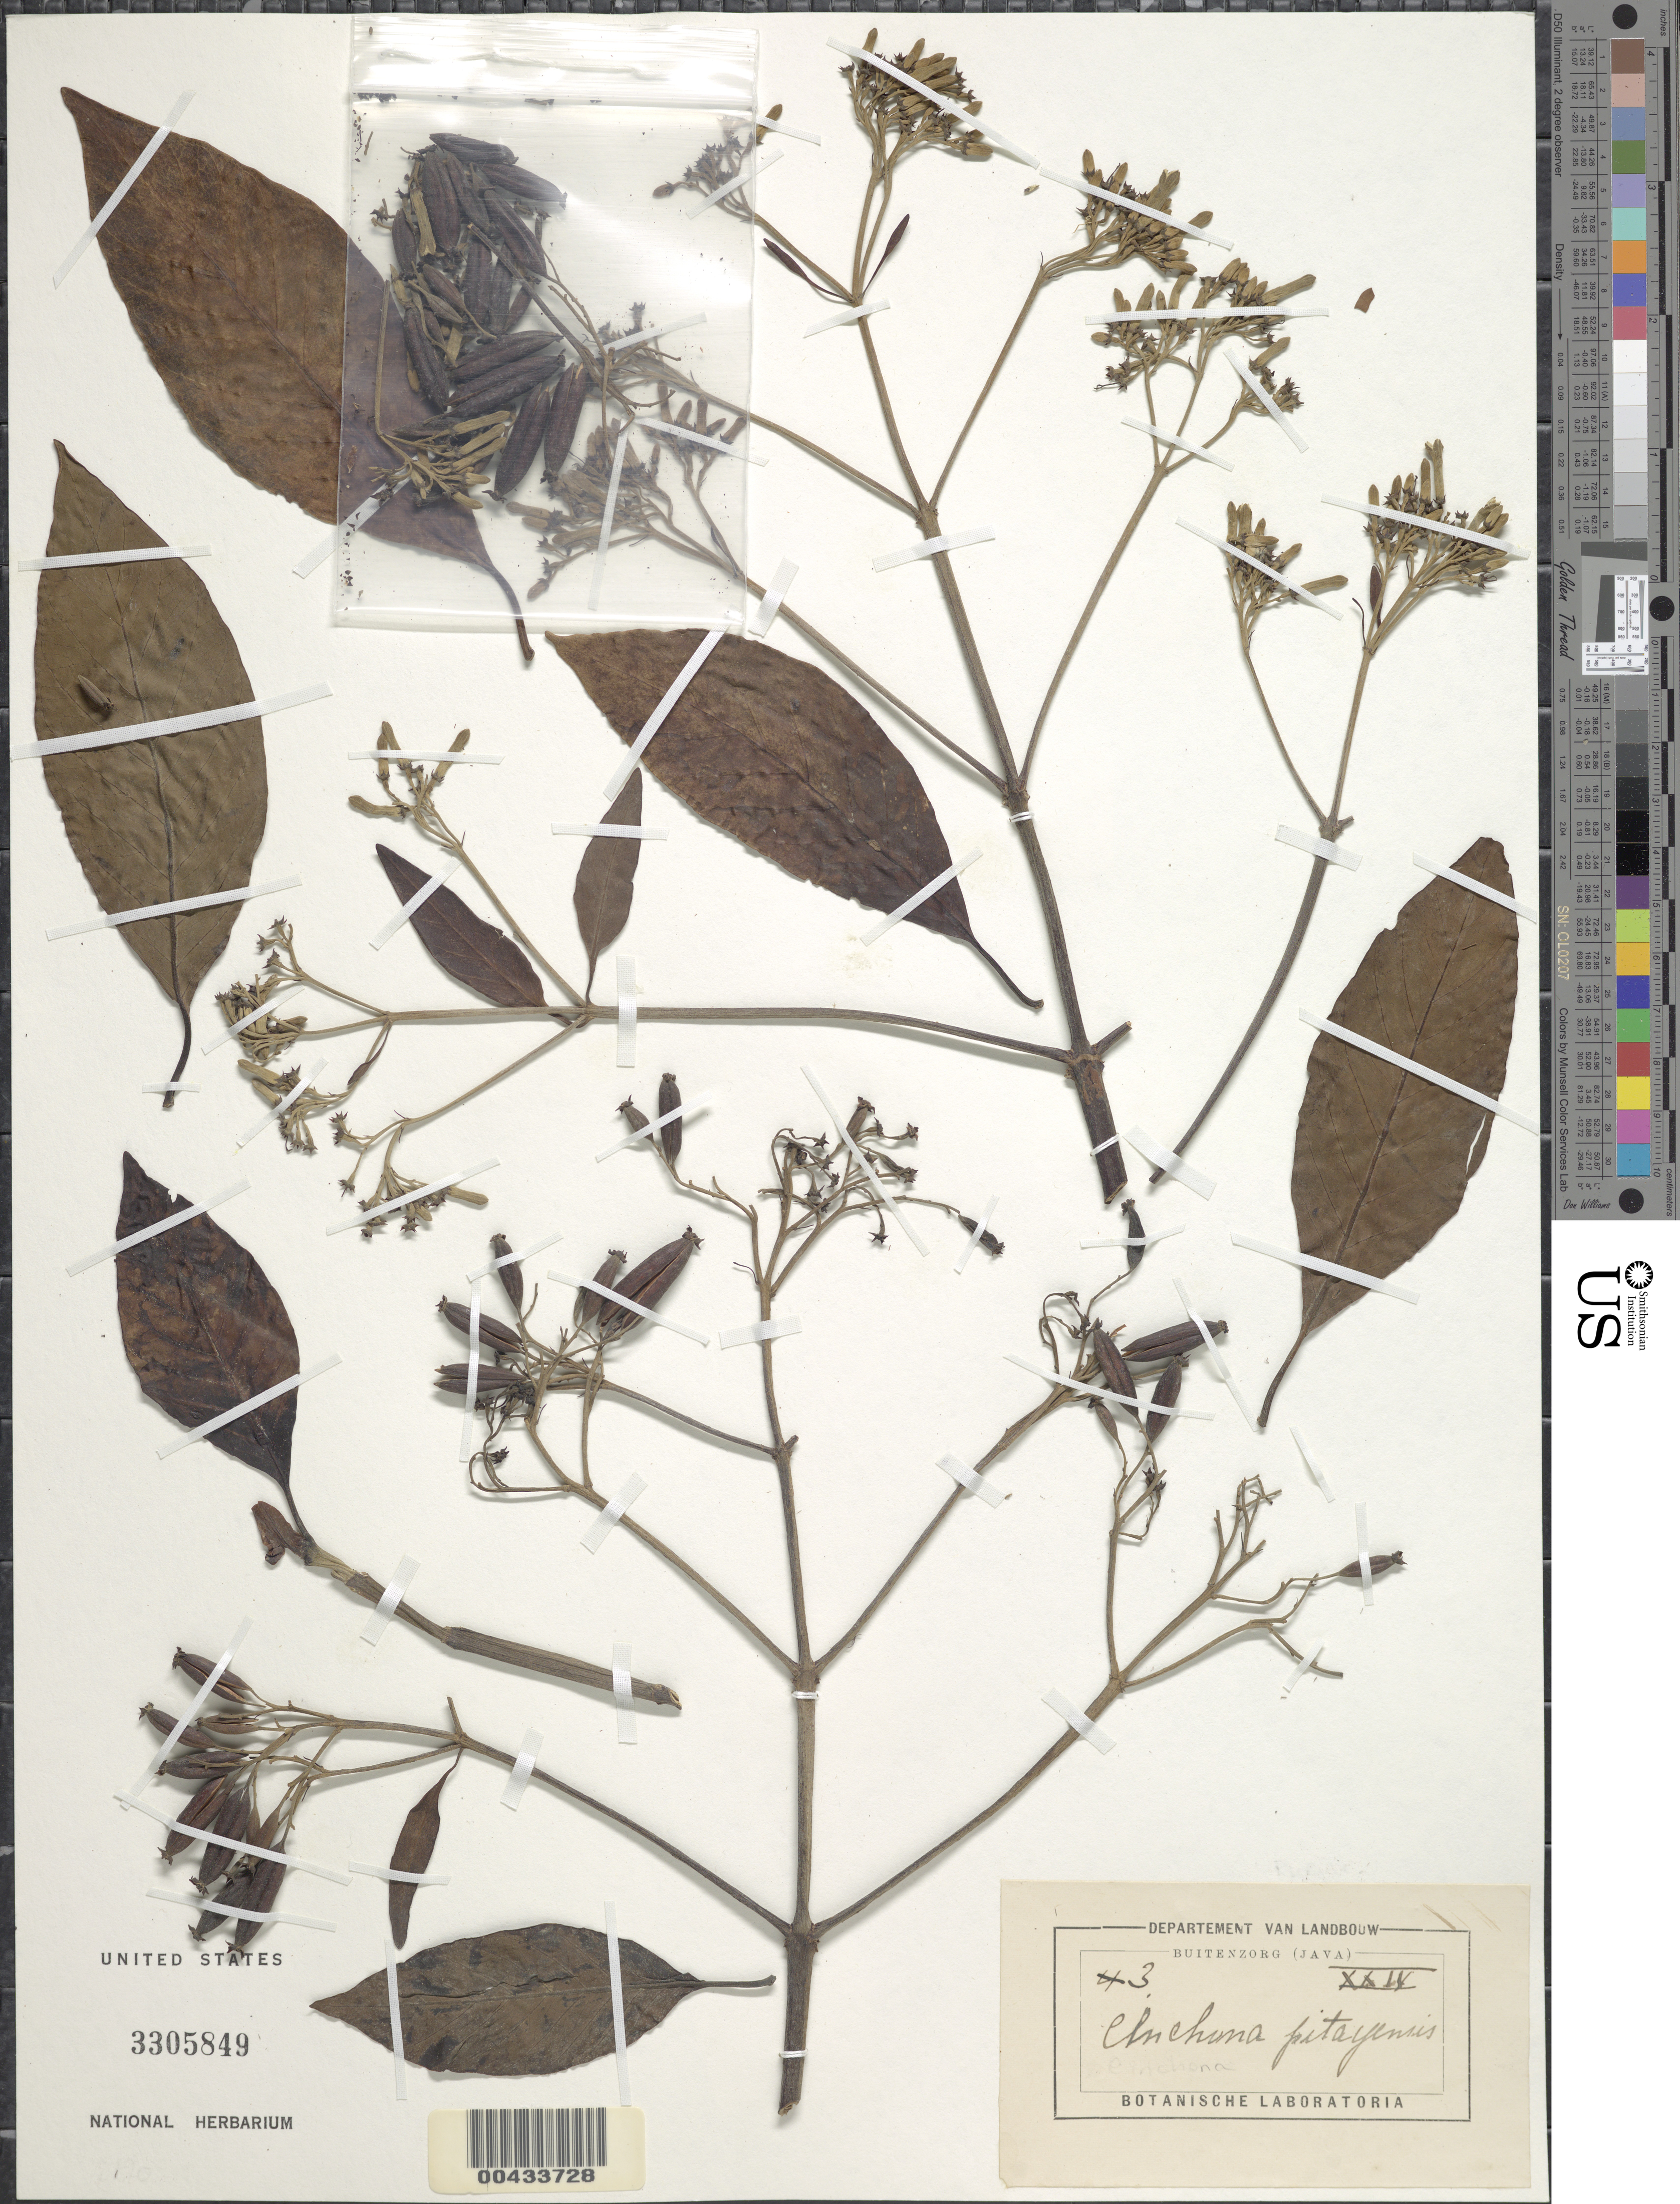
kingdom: Plantae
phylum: Tracheophyta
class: Magnoliopsida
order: Gentianales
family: Rubiaceae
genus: Cinchona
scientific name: Cinchona pitayensis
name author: Wedd.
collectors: Botanische Laboratoria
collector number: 3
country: Sri Lanka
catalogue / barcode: US 3305849